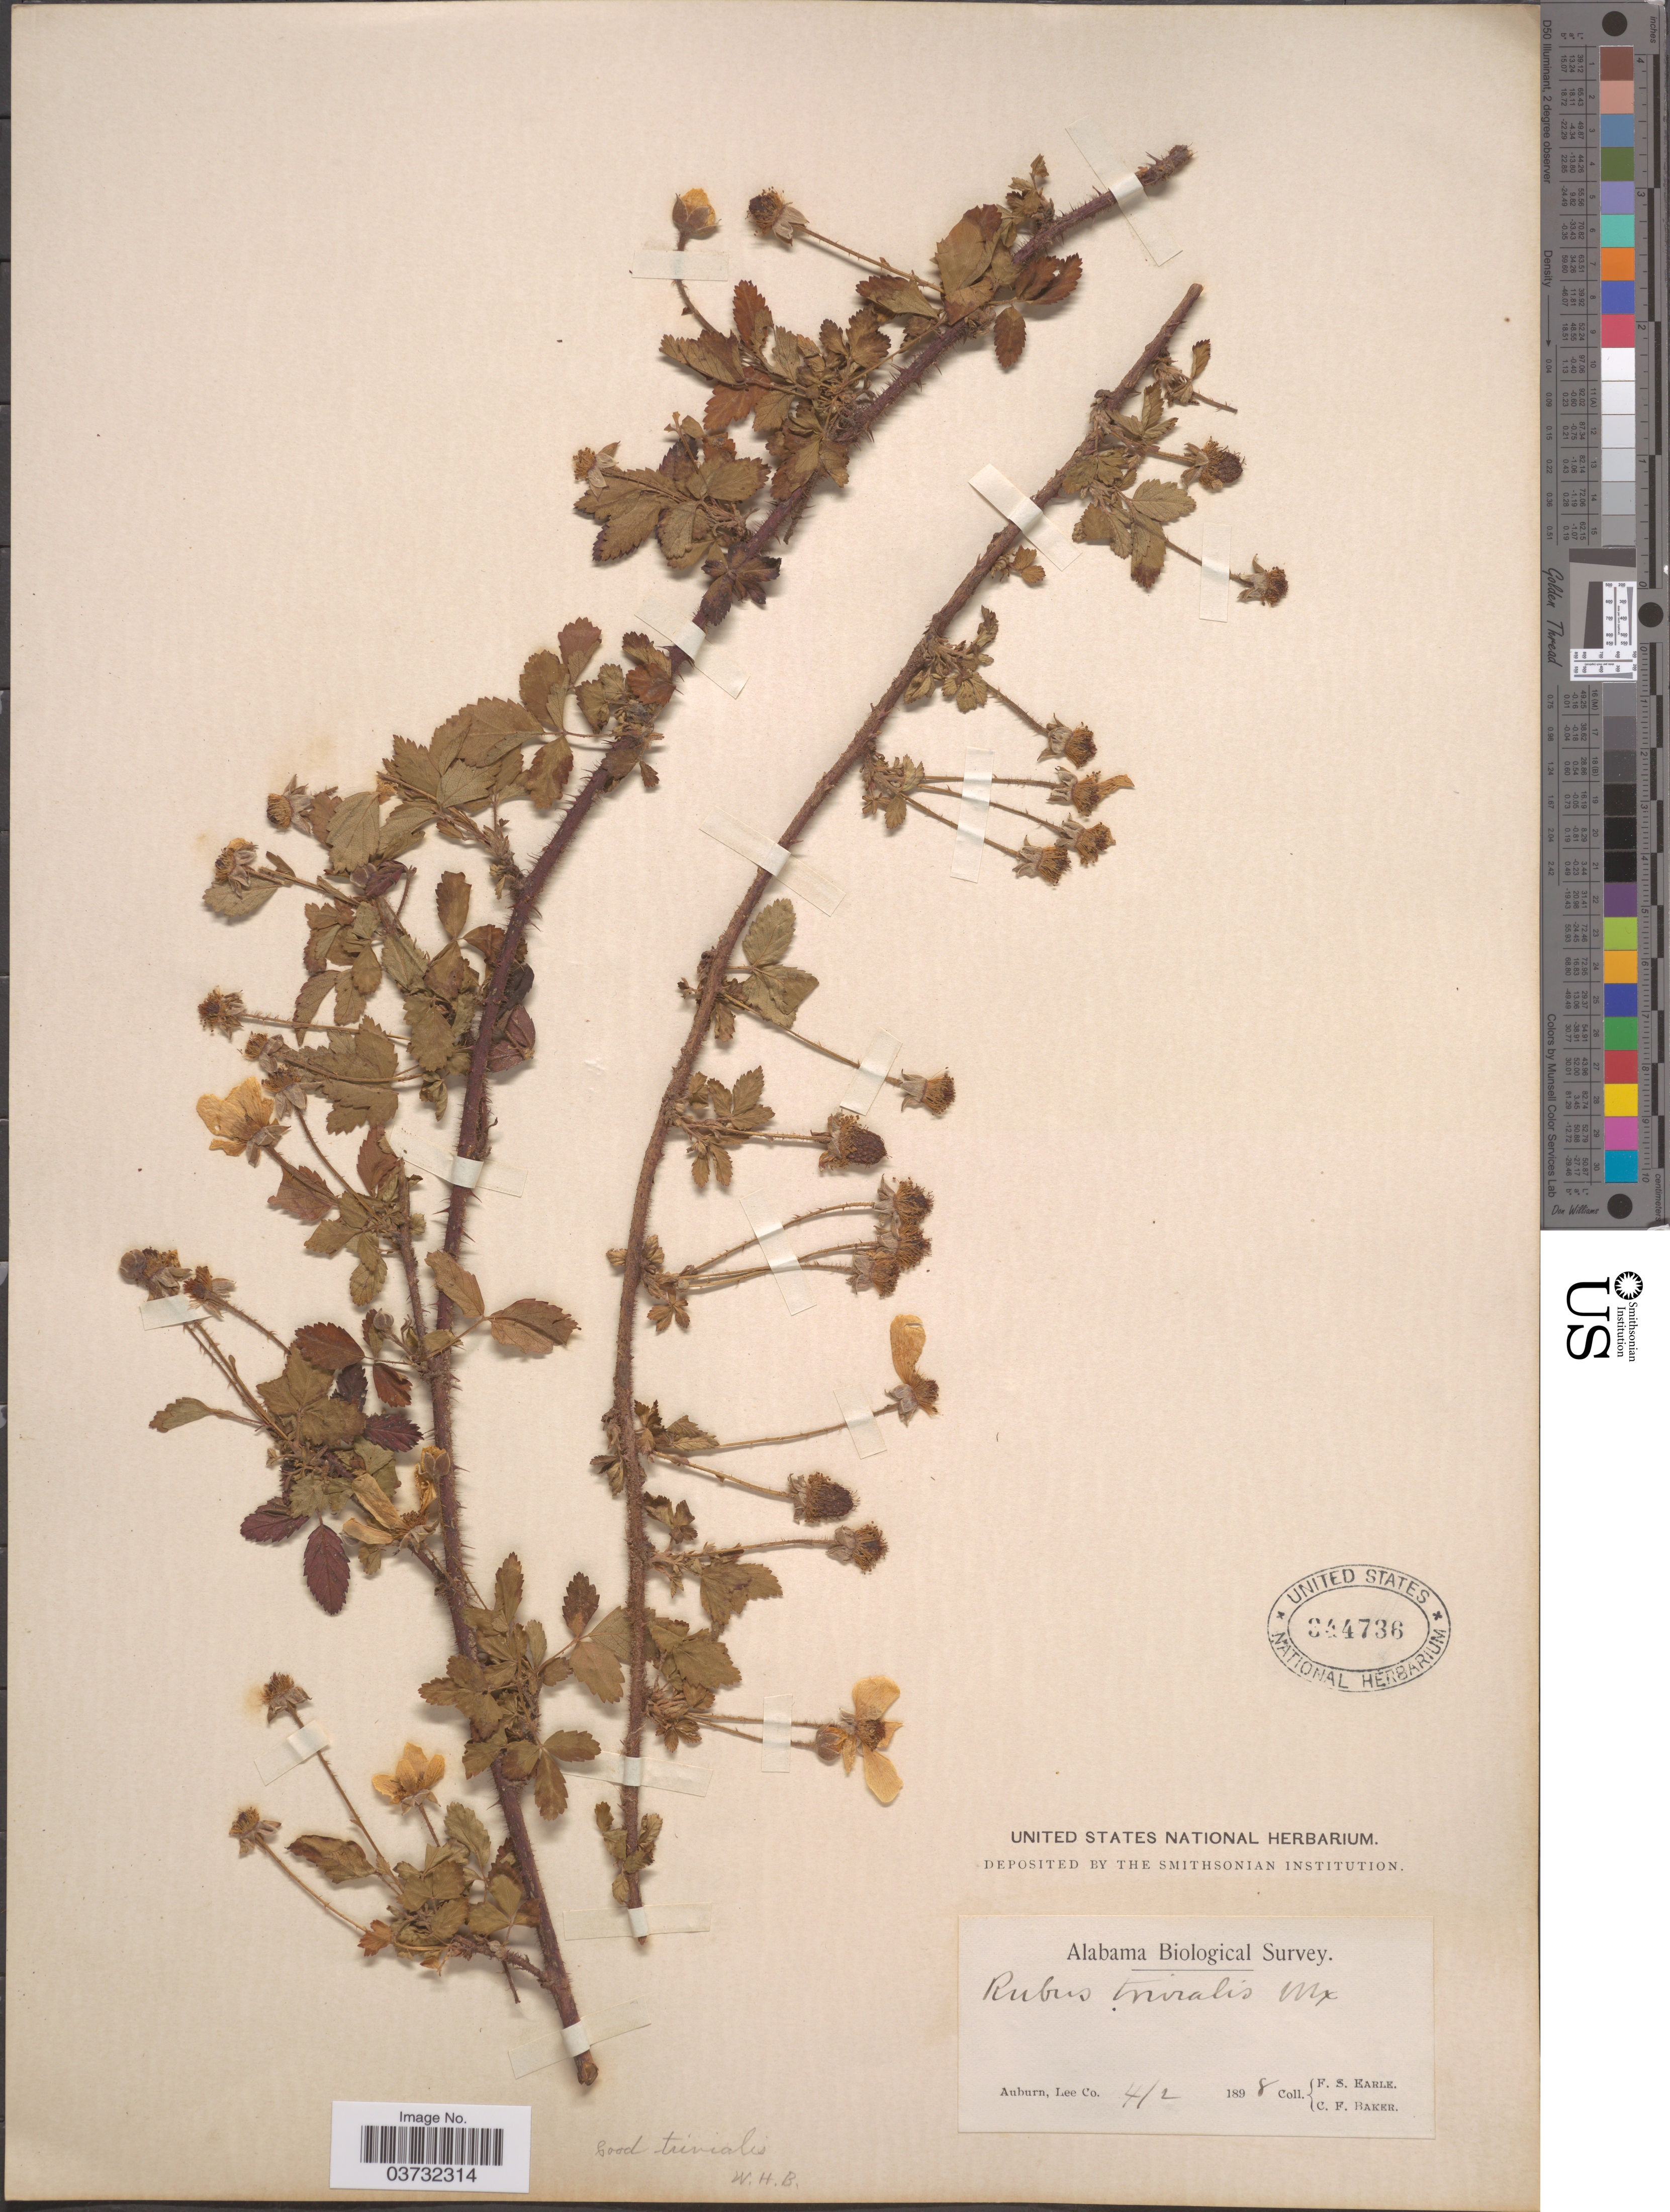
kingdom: Plantae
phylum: Tracheophyta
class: Magnoliopsida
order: Rosales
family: Rosaceae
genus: Rubus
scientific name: Rubus trivialis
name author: Michx.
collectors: F. S. Earle & C. F. Baker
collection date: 1898-04-02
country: United States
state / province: Alabama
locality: Auburn, Lee Co.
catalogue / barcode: US 344736